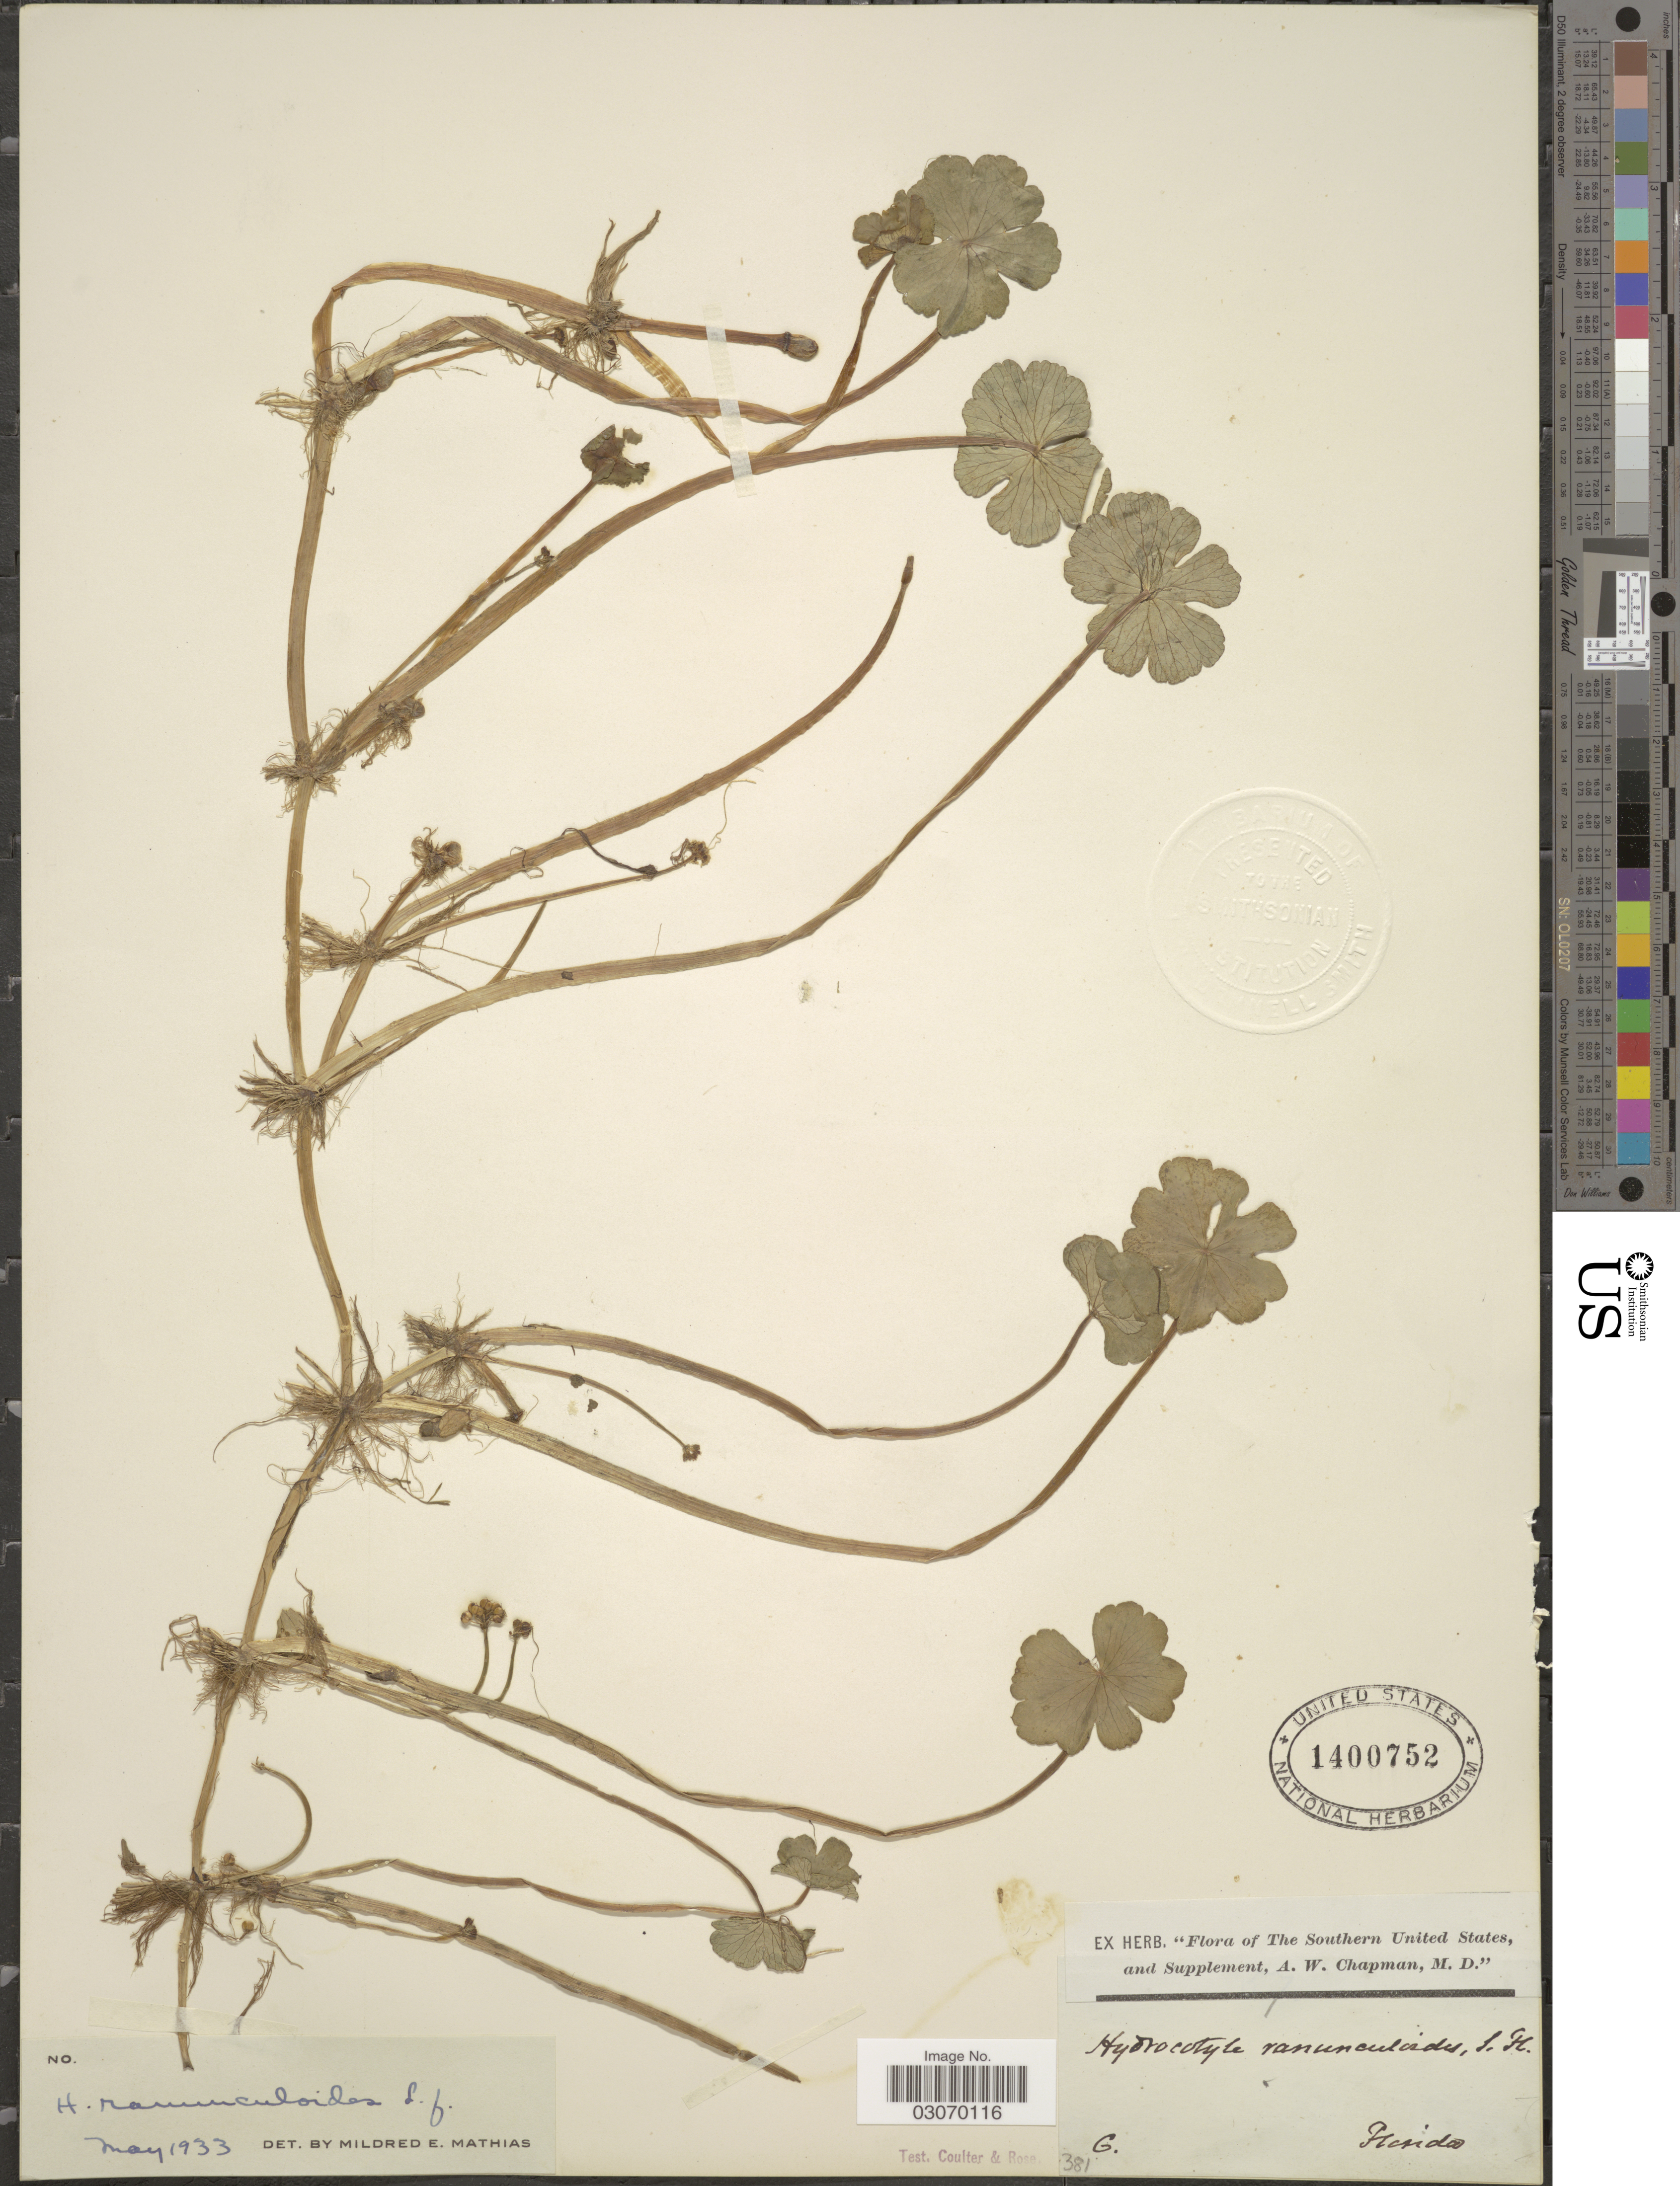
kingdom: Plantae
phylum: Tracheophyta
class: Magnoliopsida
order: Apiales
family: Araliaceae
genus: Hydrocotyle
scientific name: Hydrocotyle ranunculoides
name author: L. f.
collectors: A. W. Chapman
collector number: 381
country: United States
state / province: Florida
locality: Southern United States. G. Florida.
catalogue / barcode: US 1400752